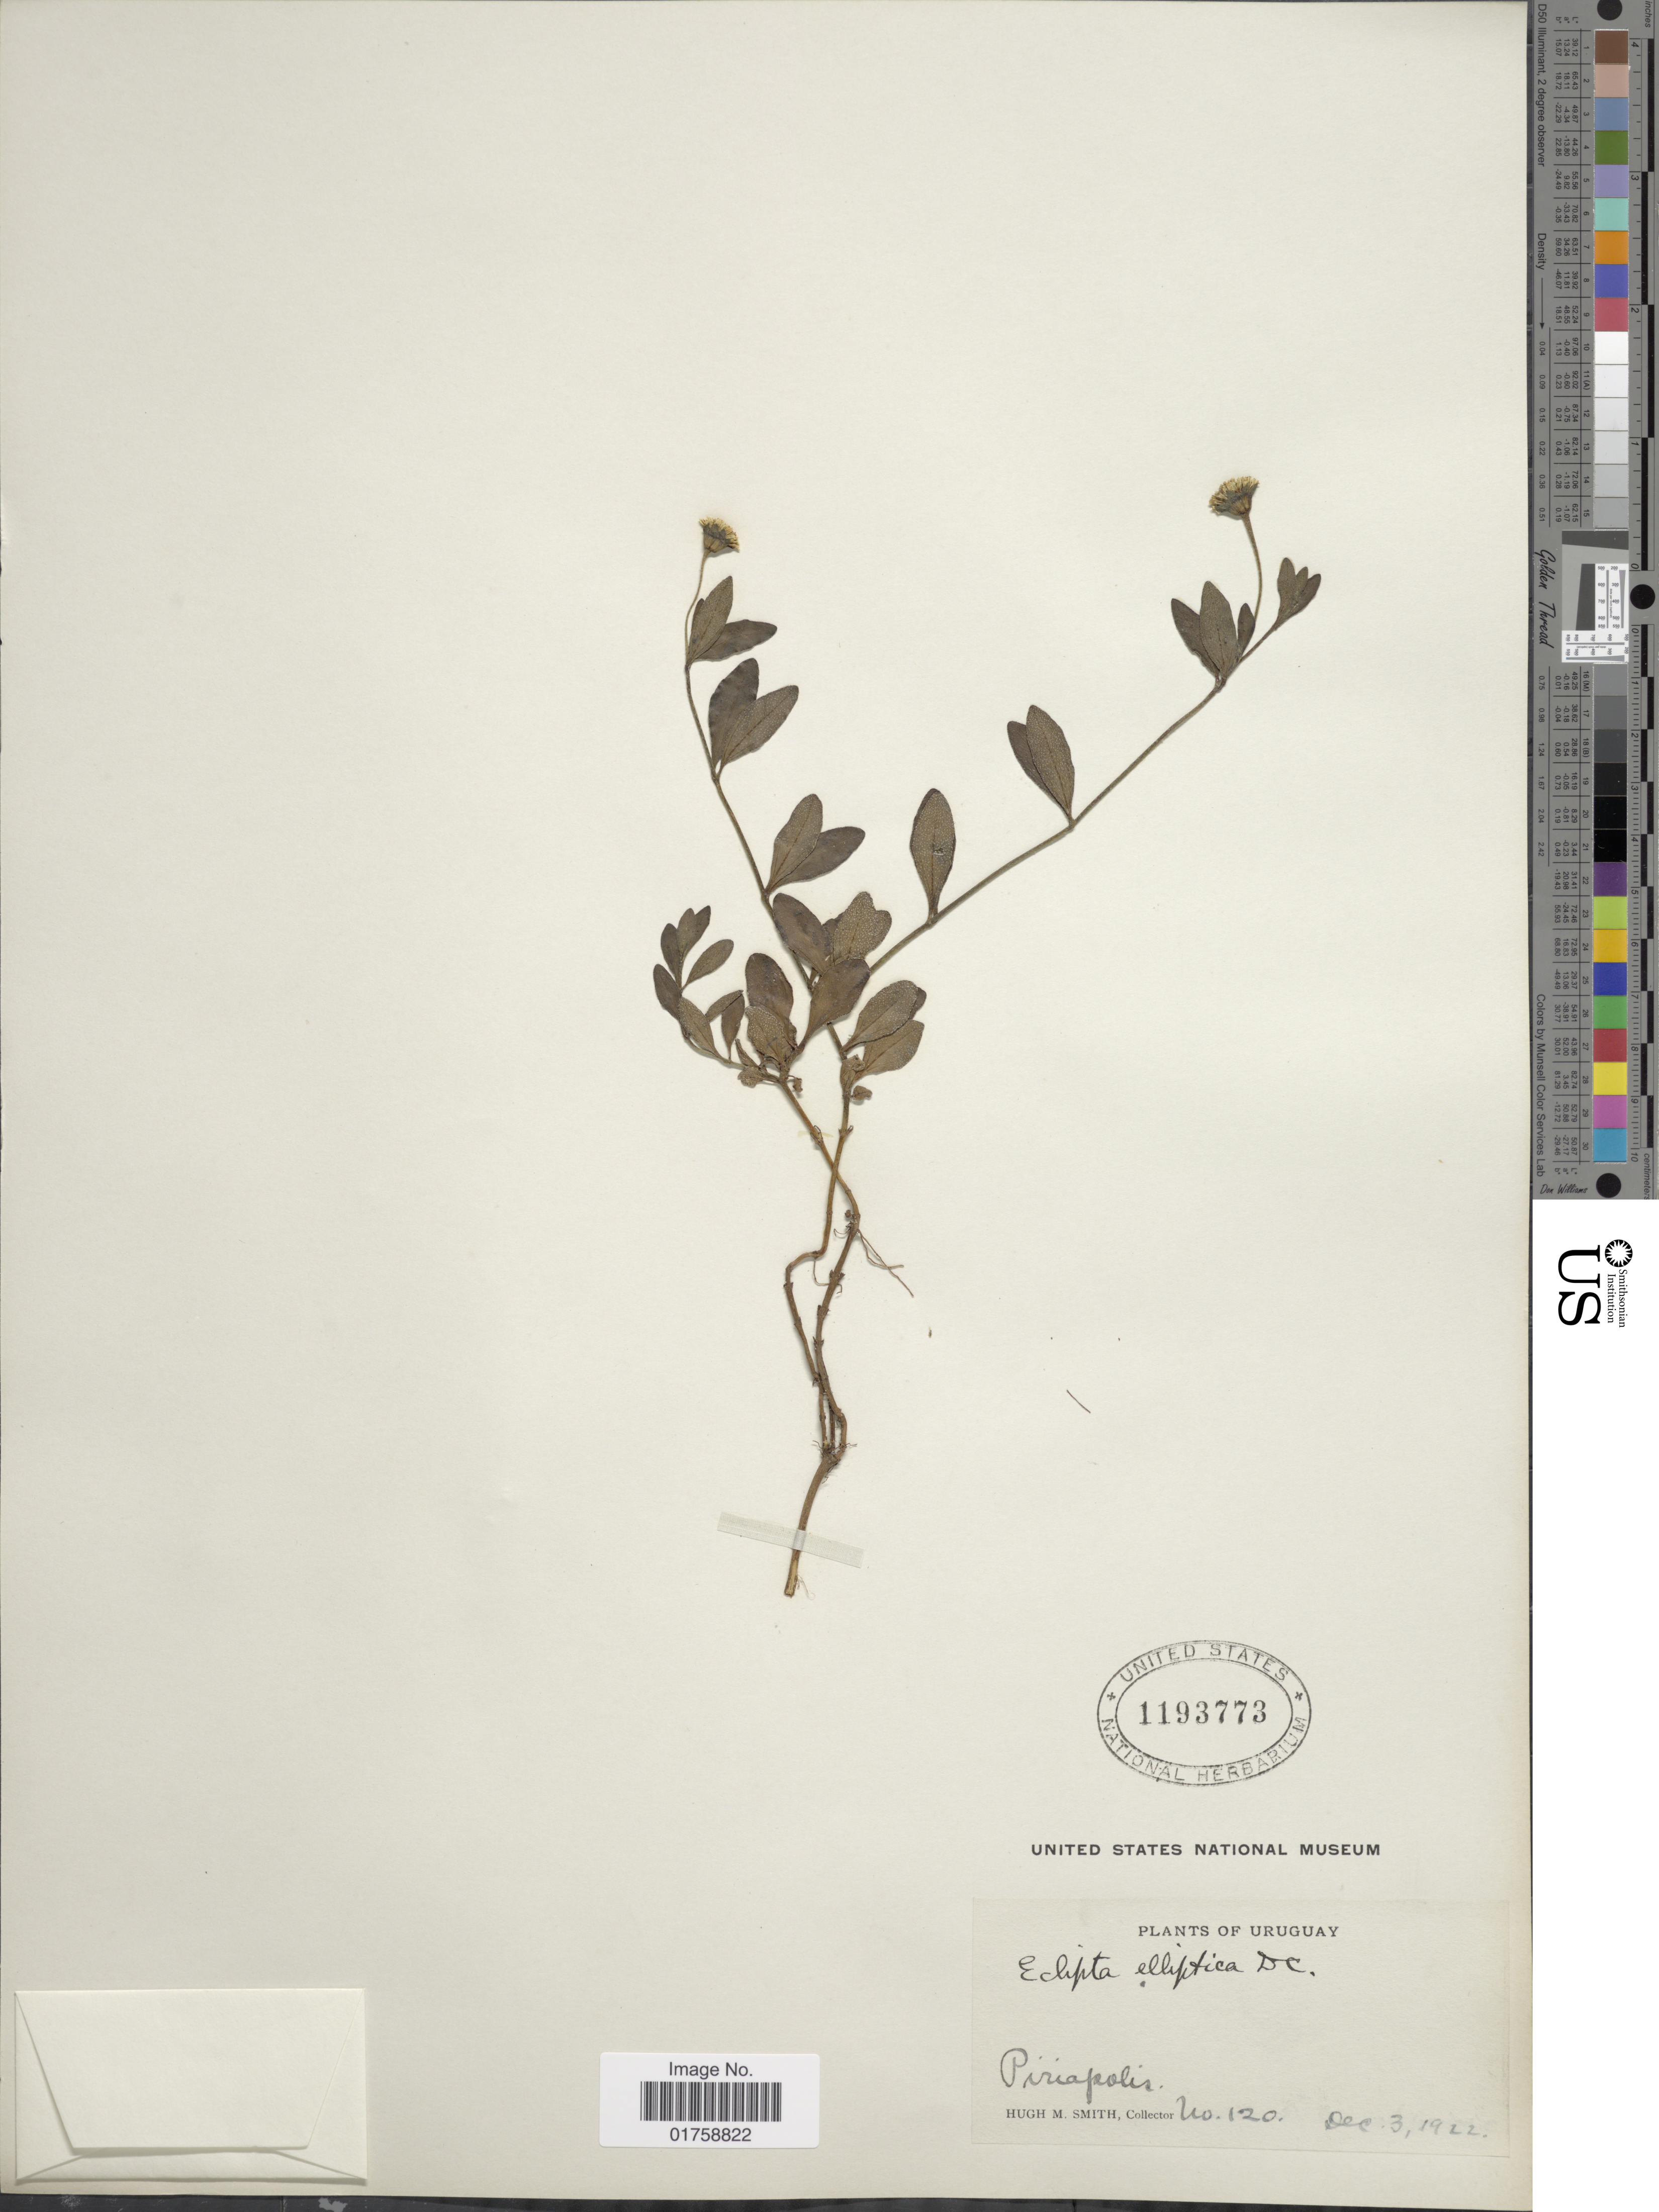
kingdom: Plantae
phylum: Tracheophyta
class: Magnoliopsida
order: Asterales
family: Asteraceae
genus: Eclipta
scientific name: Eclipta bellidioides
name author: (Spreng.) Sch. Bip. & S.F. Blake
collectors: H. M. Smith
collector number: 120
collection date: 1922-12-03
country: Uruguay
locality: Uruguay. Piriapolis.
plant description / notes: No precise locality correction needed.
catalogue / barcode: US 1193773